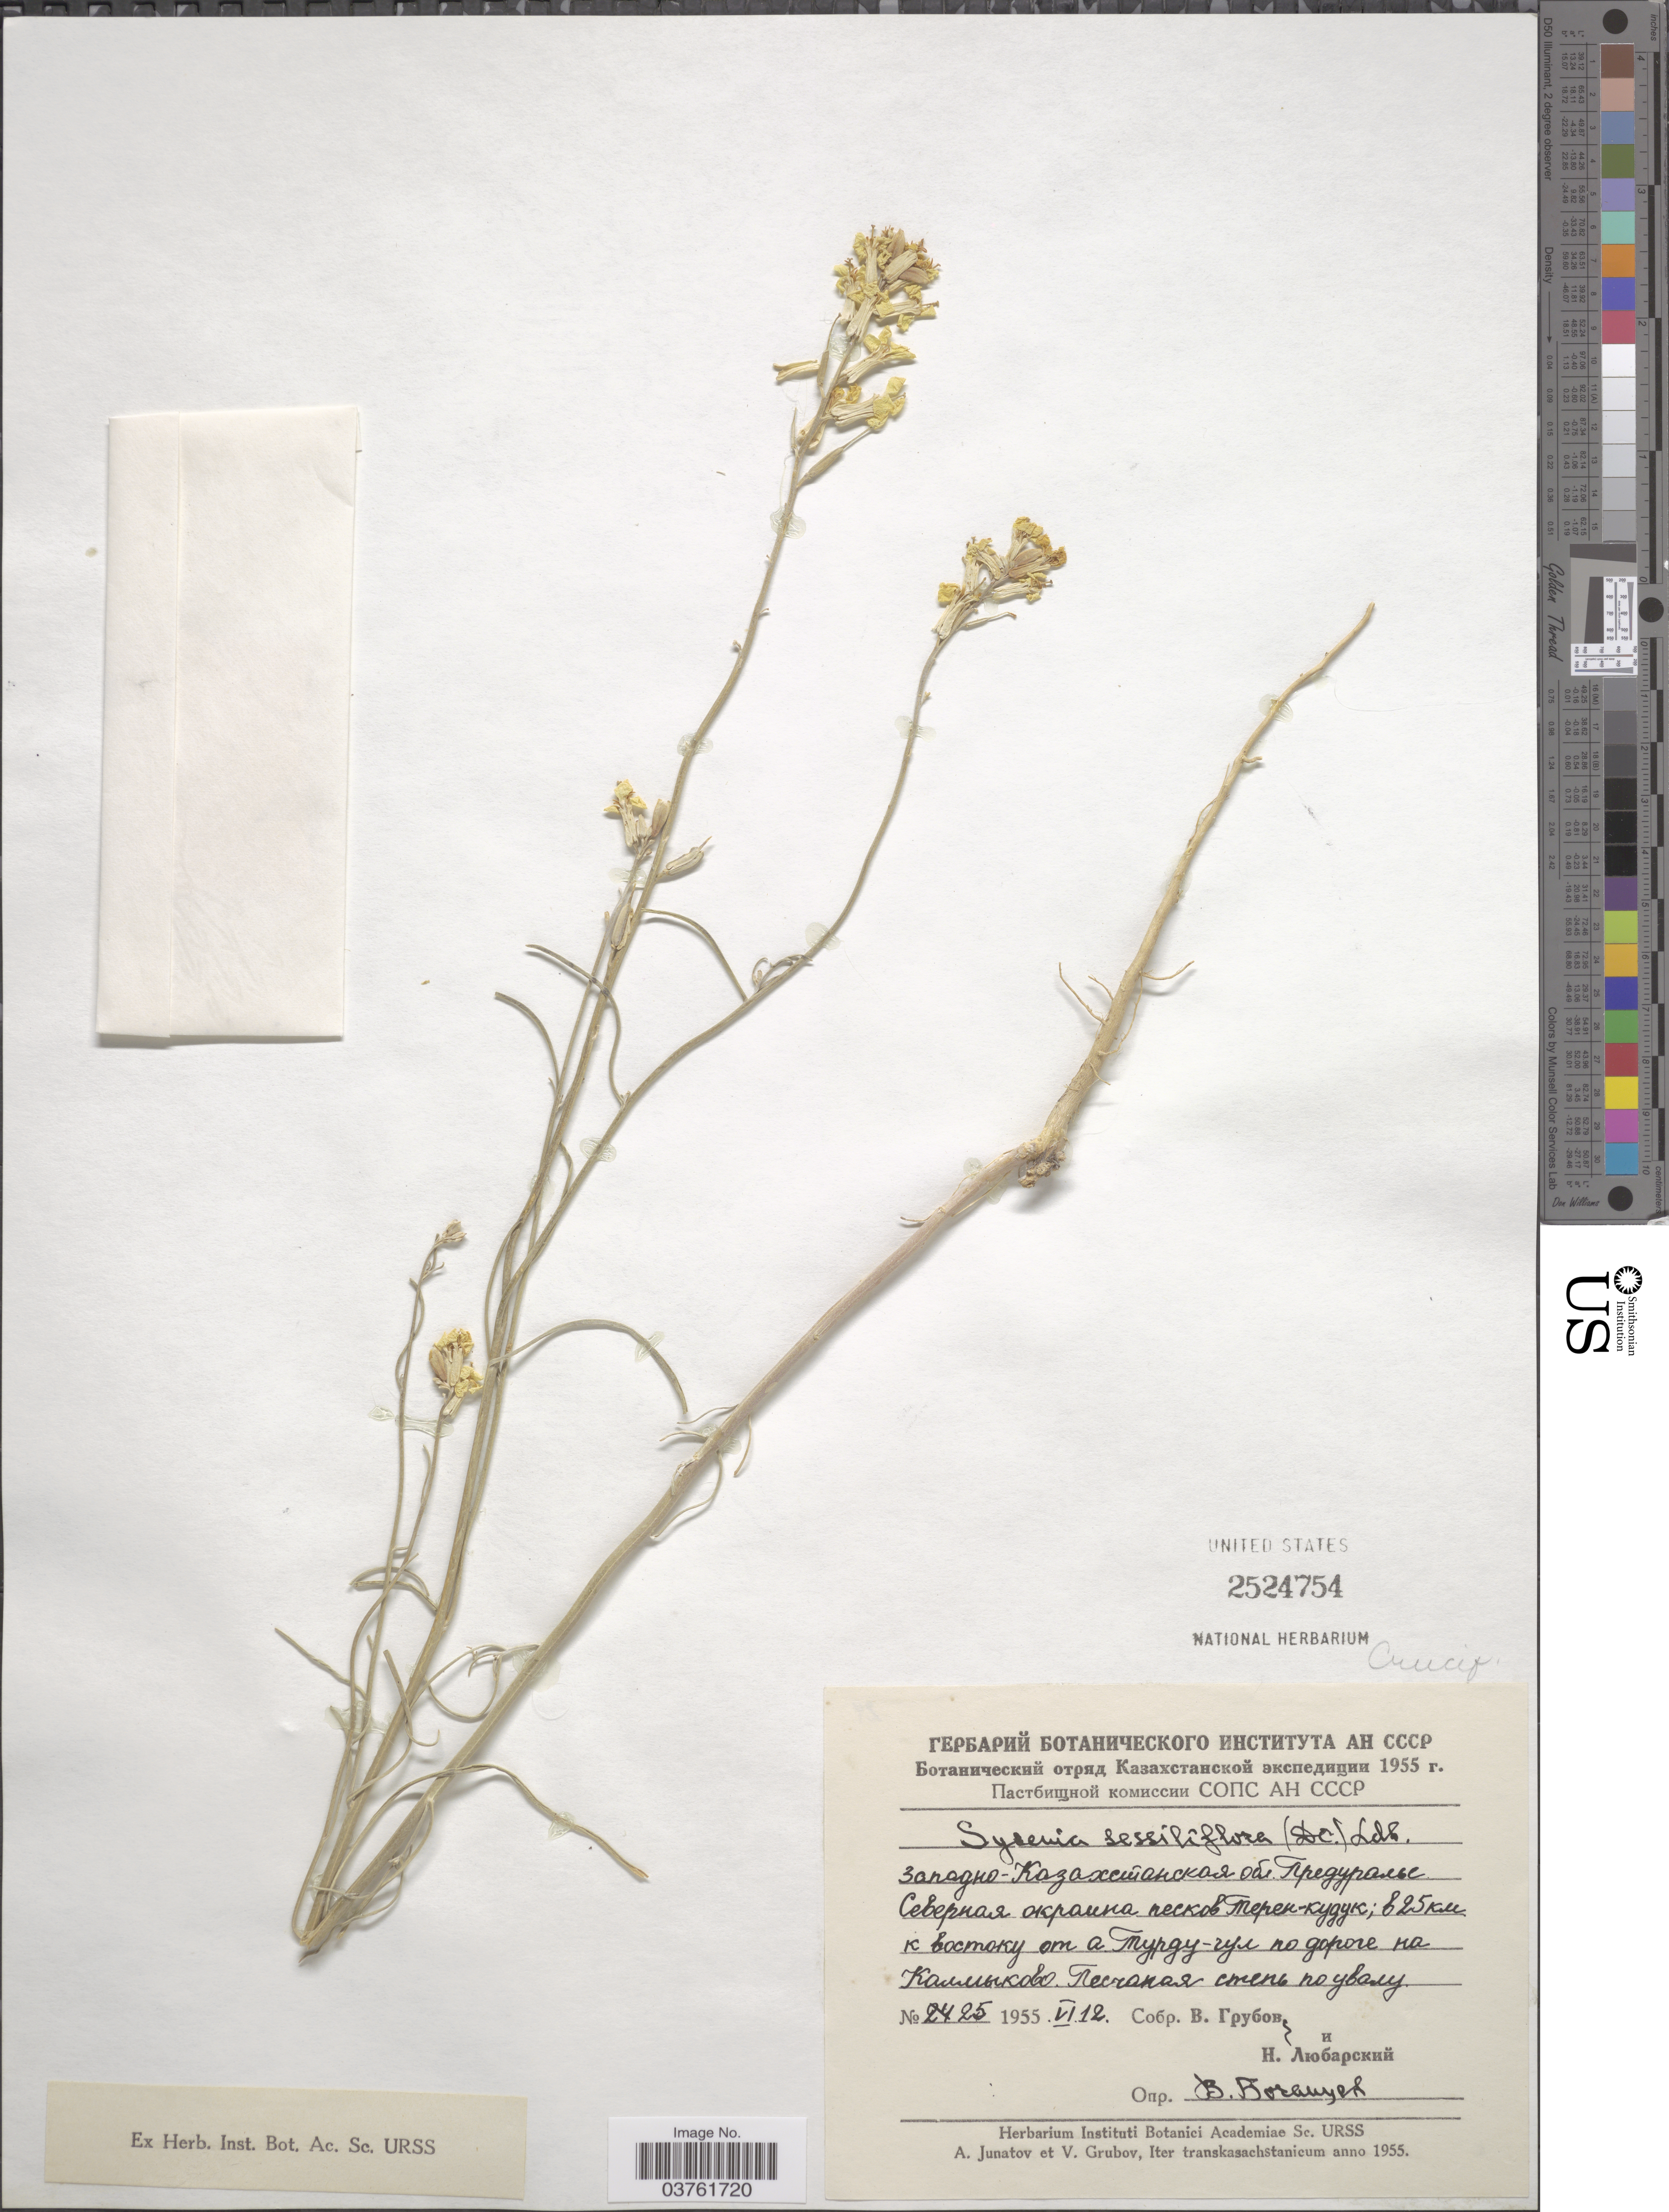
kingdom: Plantae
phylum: Tracheophyta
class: Magnoliopsida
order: Brassicales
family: Brassicaceae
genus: Syrenia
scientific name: Syrenia sessiliflora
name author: Ledeb.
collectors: V. Grubov & N. Lyubarskiy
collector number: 25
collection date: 1955-06-12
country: Kazakhstan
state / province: West Kazakhstan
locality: Terek- Kuduk, 25 km E of Turdu-Gul, on the road to Kalmykovo.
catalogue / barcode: US 2524754